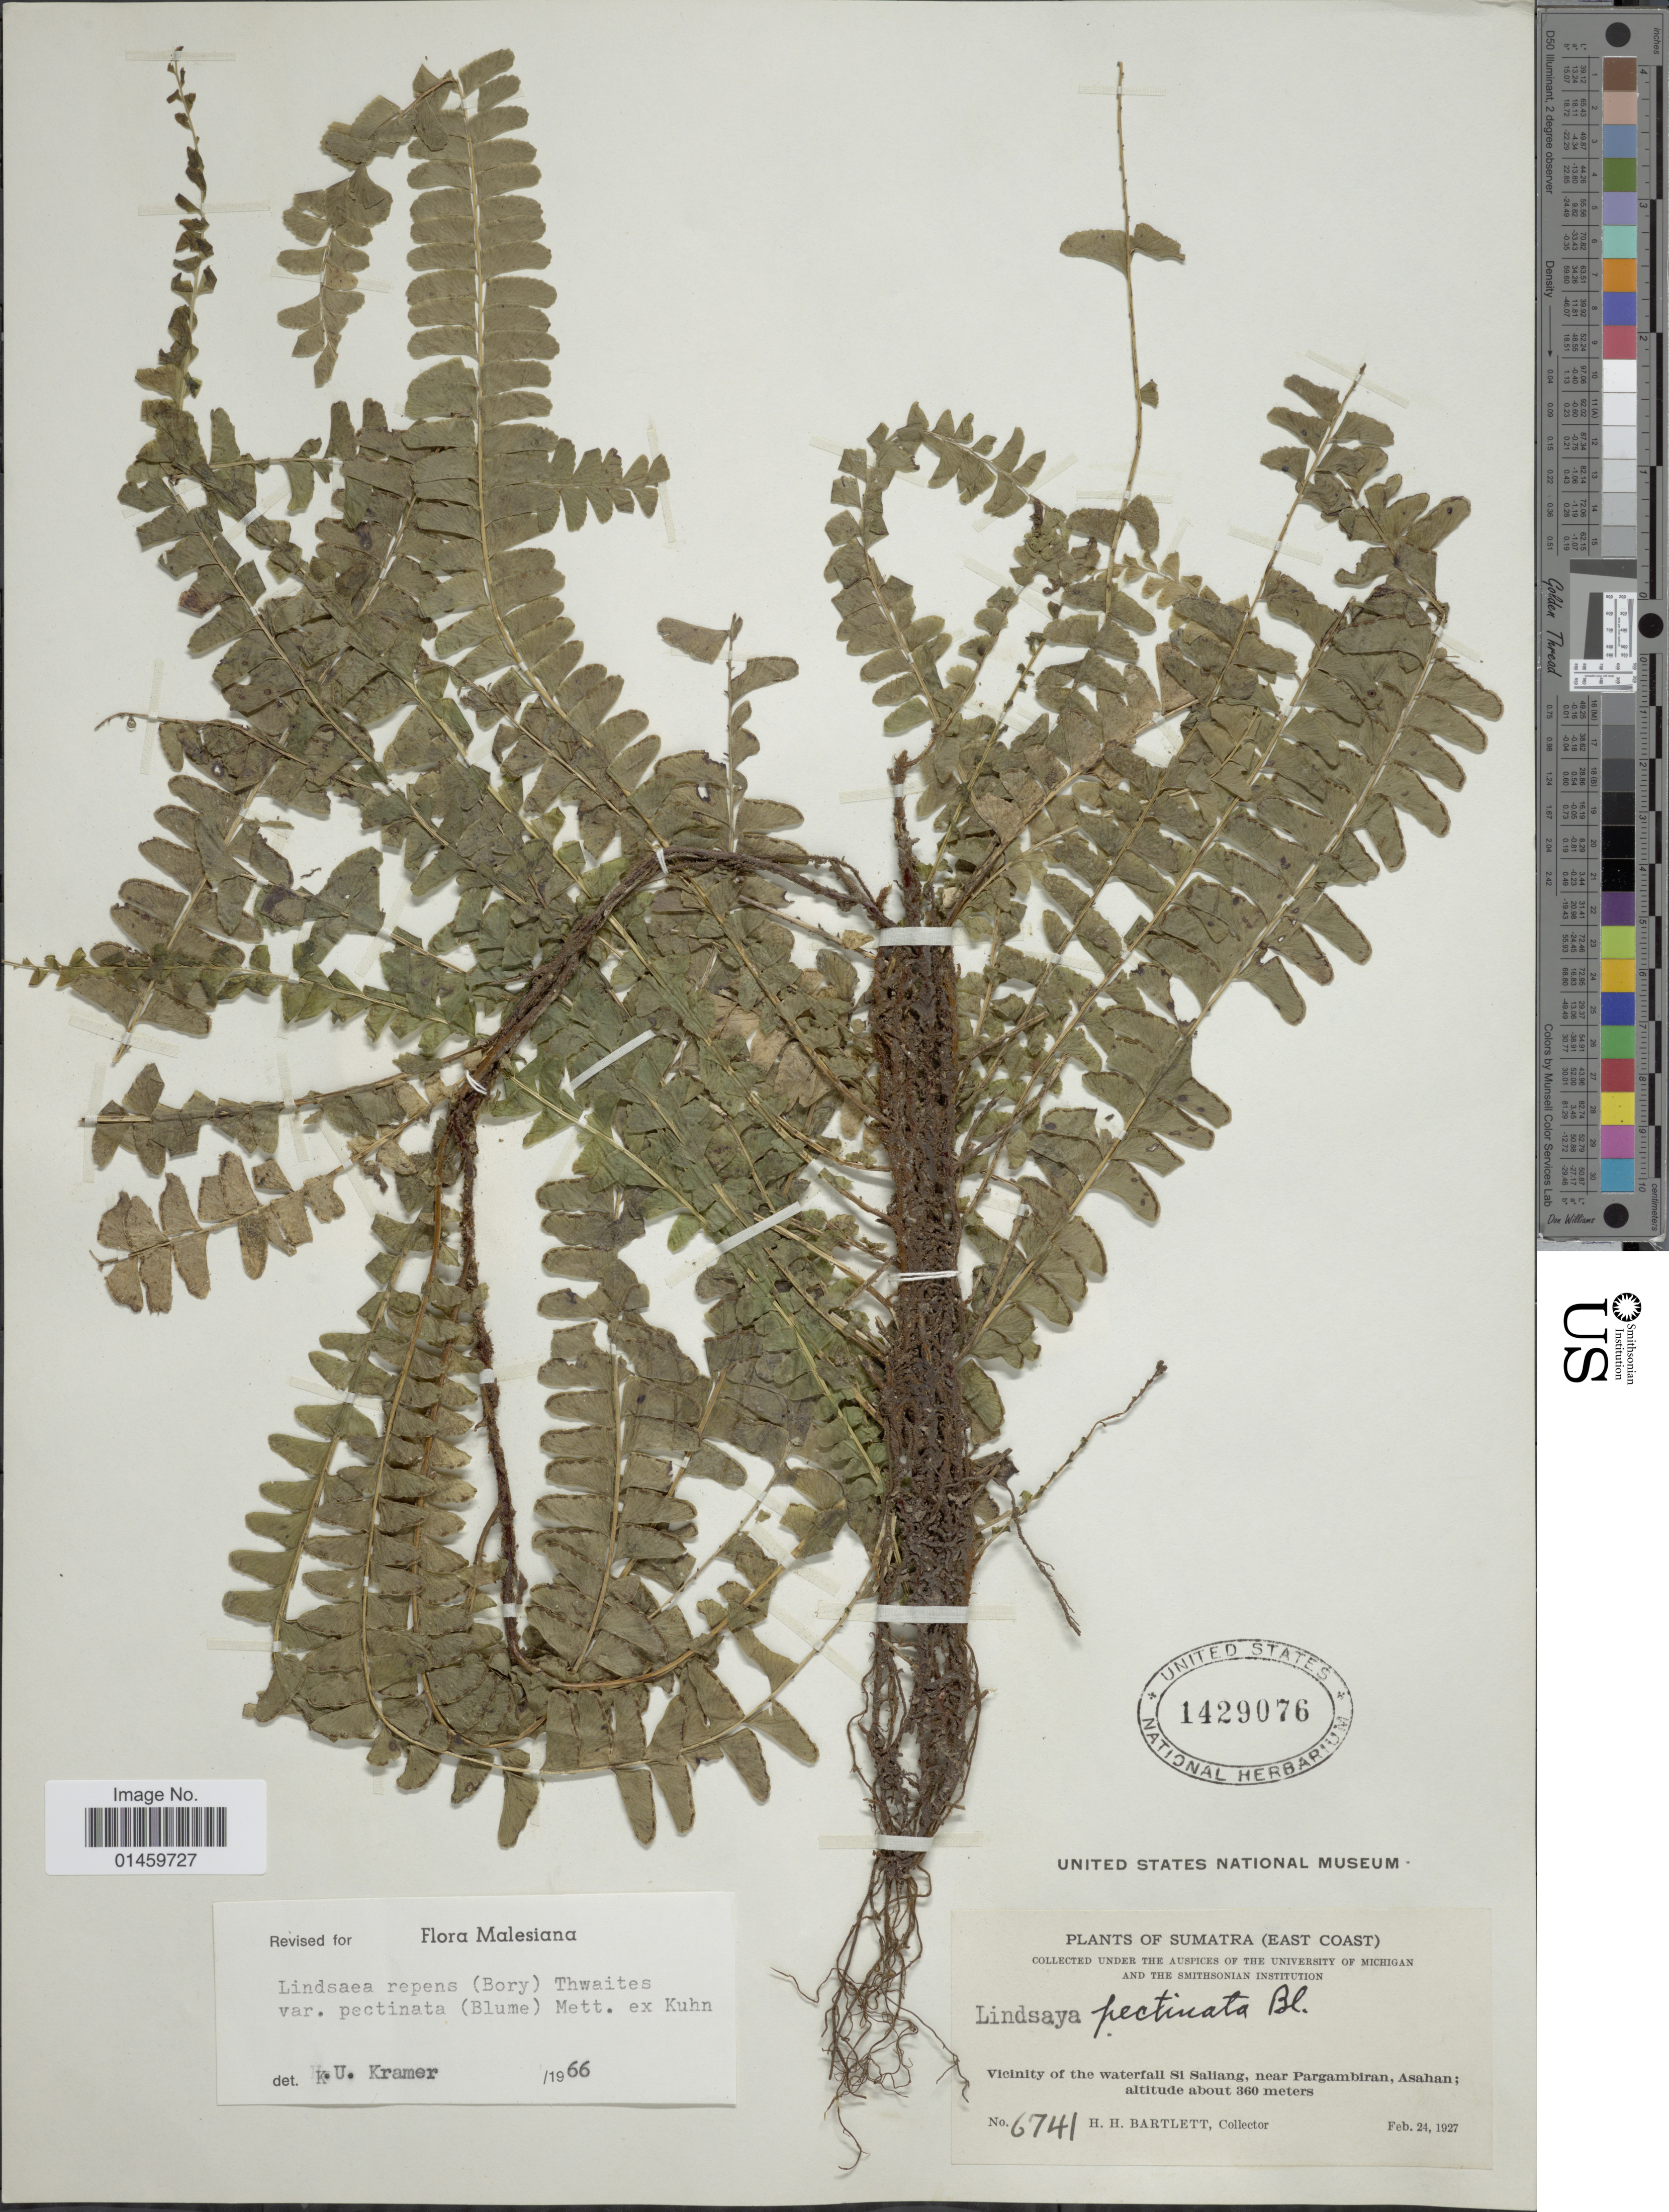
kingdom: Plantae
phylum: Tracheophyta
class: Polypodiopsida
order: Polypodiales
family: Lindsaeaceae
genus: Lindsaea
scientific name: Lindsaea repens var. pectinata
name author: (Blume) Mett.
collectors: H. H. Bartlett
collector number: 6741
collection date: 1927-02-24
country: Indonesia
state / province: Sumatra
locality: East Coast. Vicinity of the waterfall Si Saliang, near Pargambiran, Asahan.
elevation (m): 360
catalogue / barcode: US 1429076